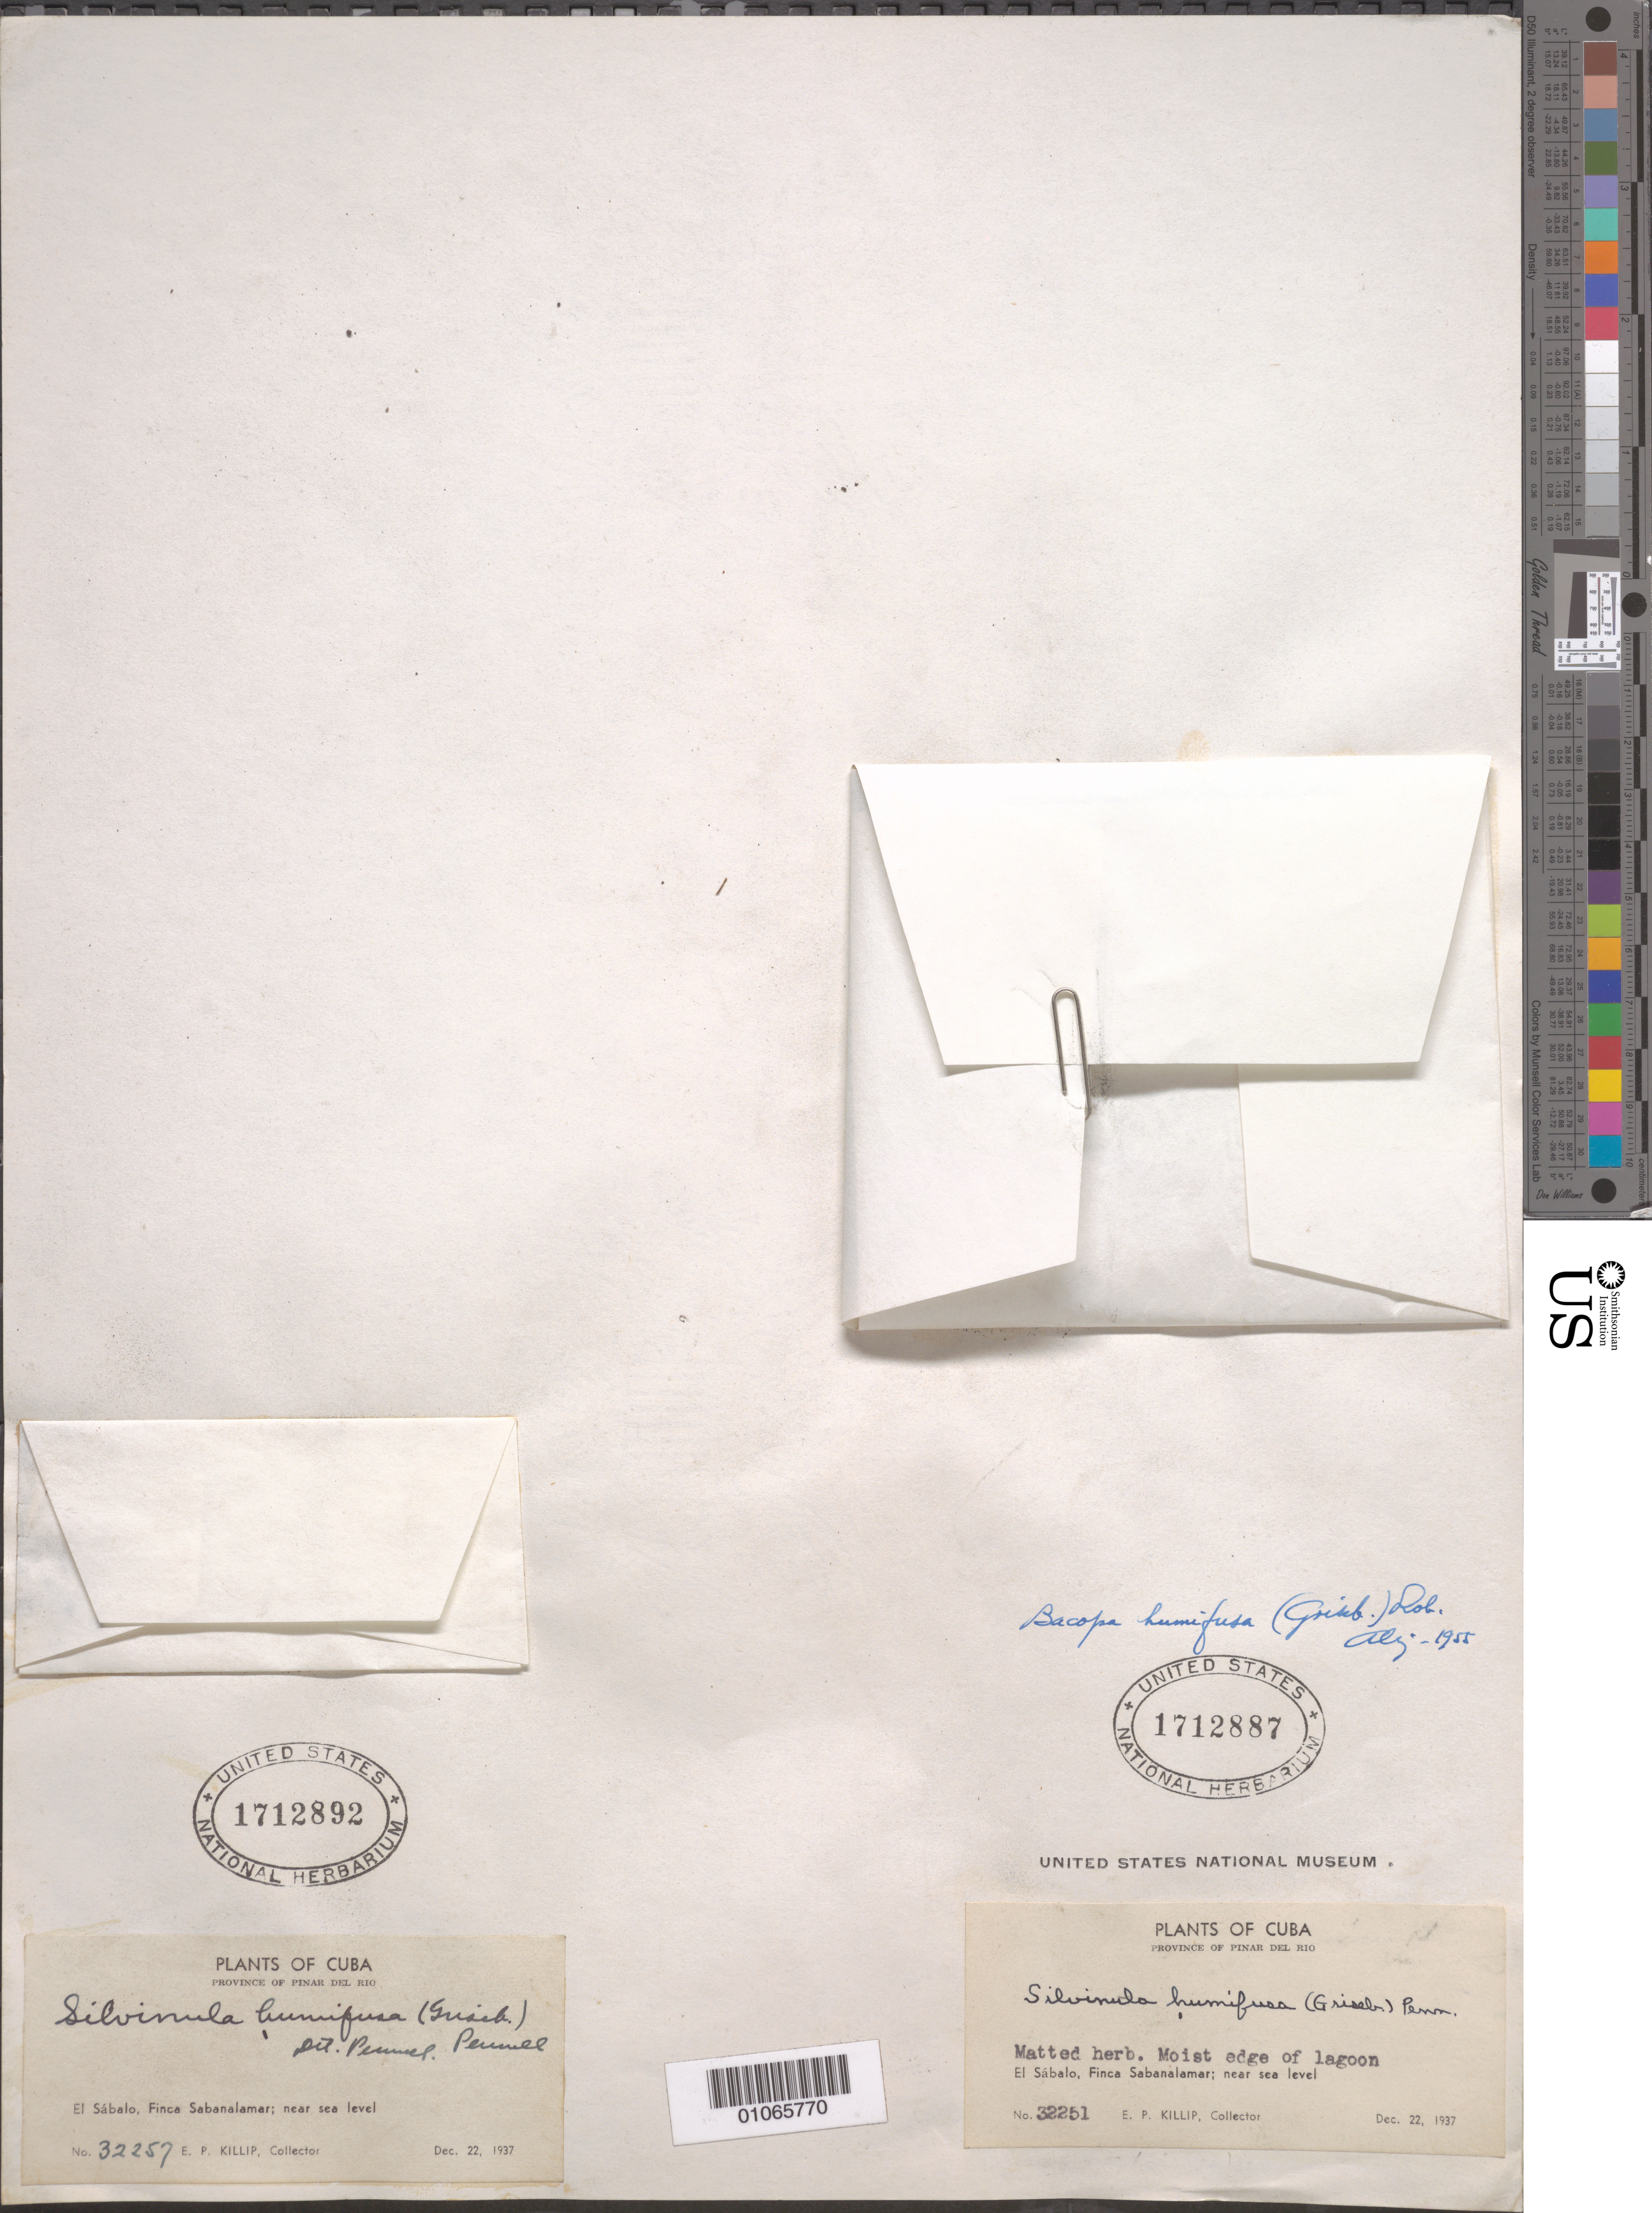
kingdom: Plantae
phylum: Tracheophyta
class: Magnoliopsida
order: Lamiales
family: Plantaginaceae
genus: Bacopa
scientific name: Bacopa humifusa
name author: (Griseb.) B.L. Rob.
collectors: E. P. Killip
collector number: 32251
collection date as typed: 21 Dec 1937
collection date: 1937-12-21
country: Cuba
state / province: Pinar del Rio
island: Cuba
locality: El Sabalo, Finca Sabanalamar; near sea level Moist edge of lagoon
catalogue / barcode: US 1712887